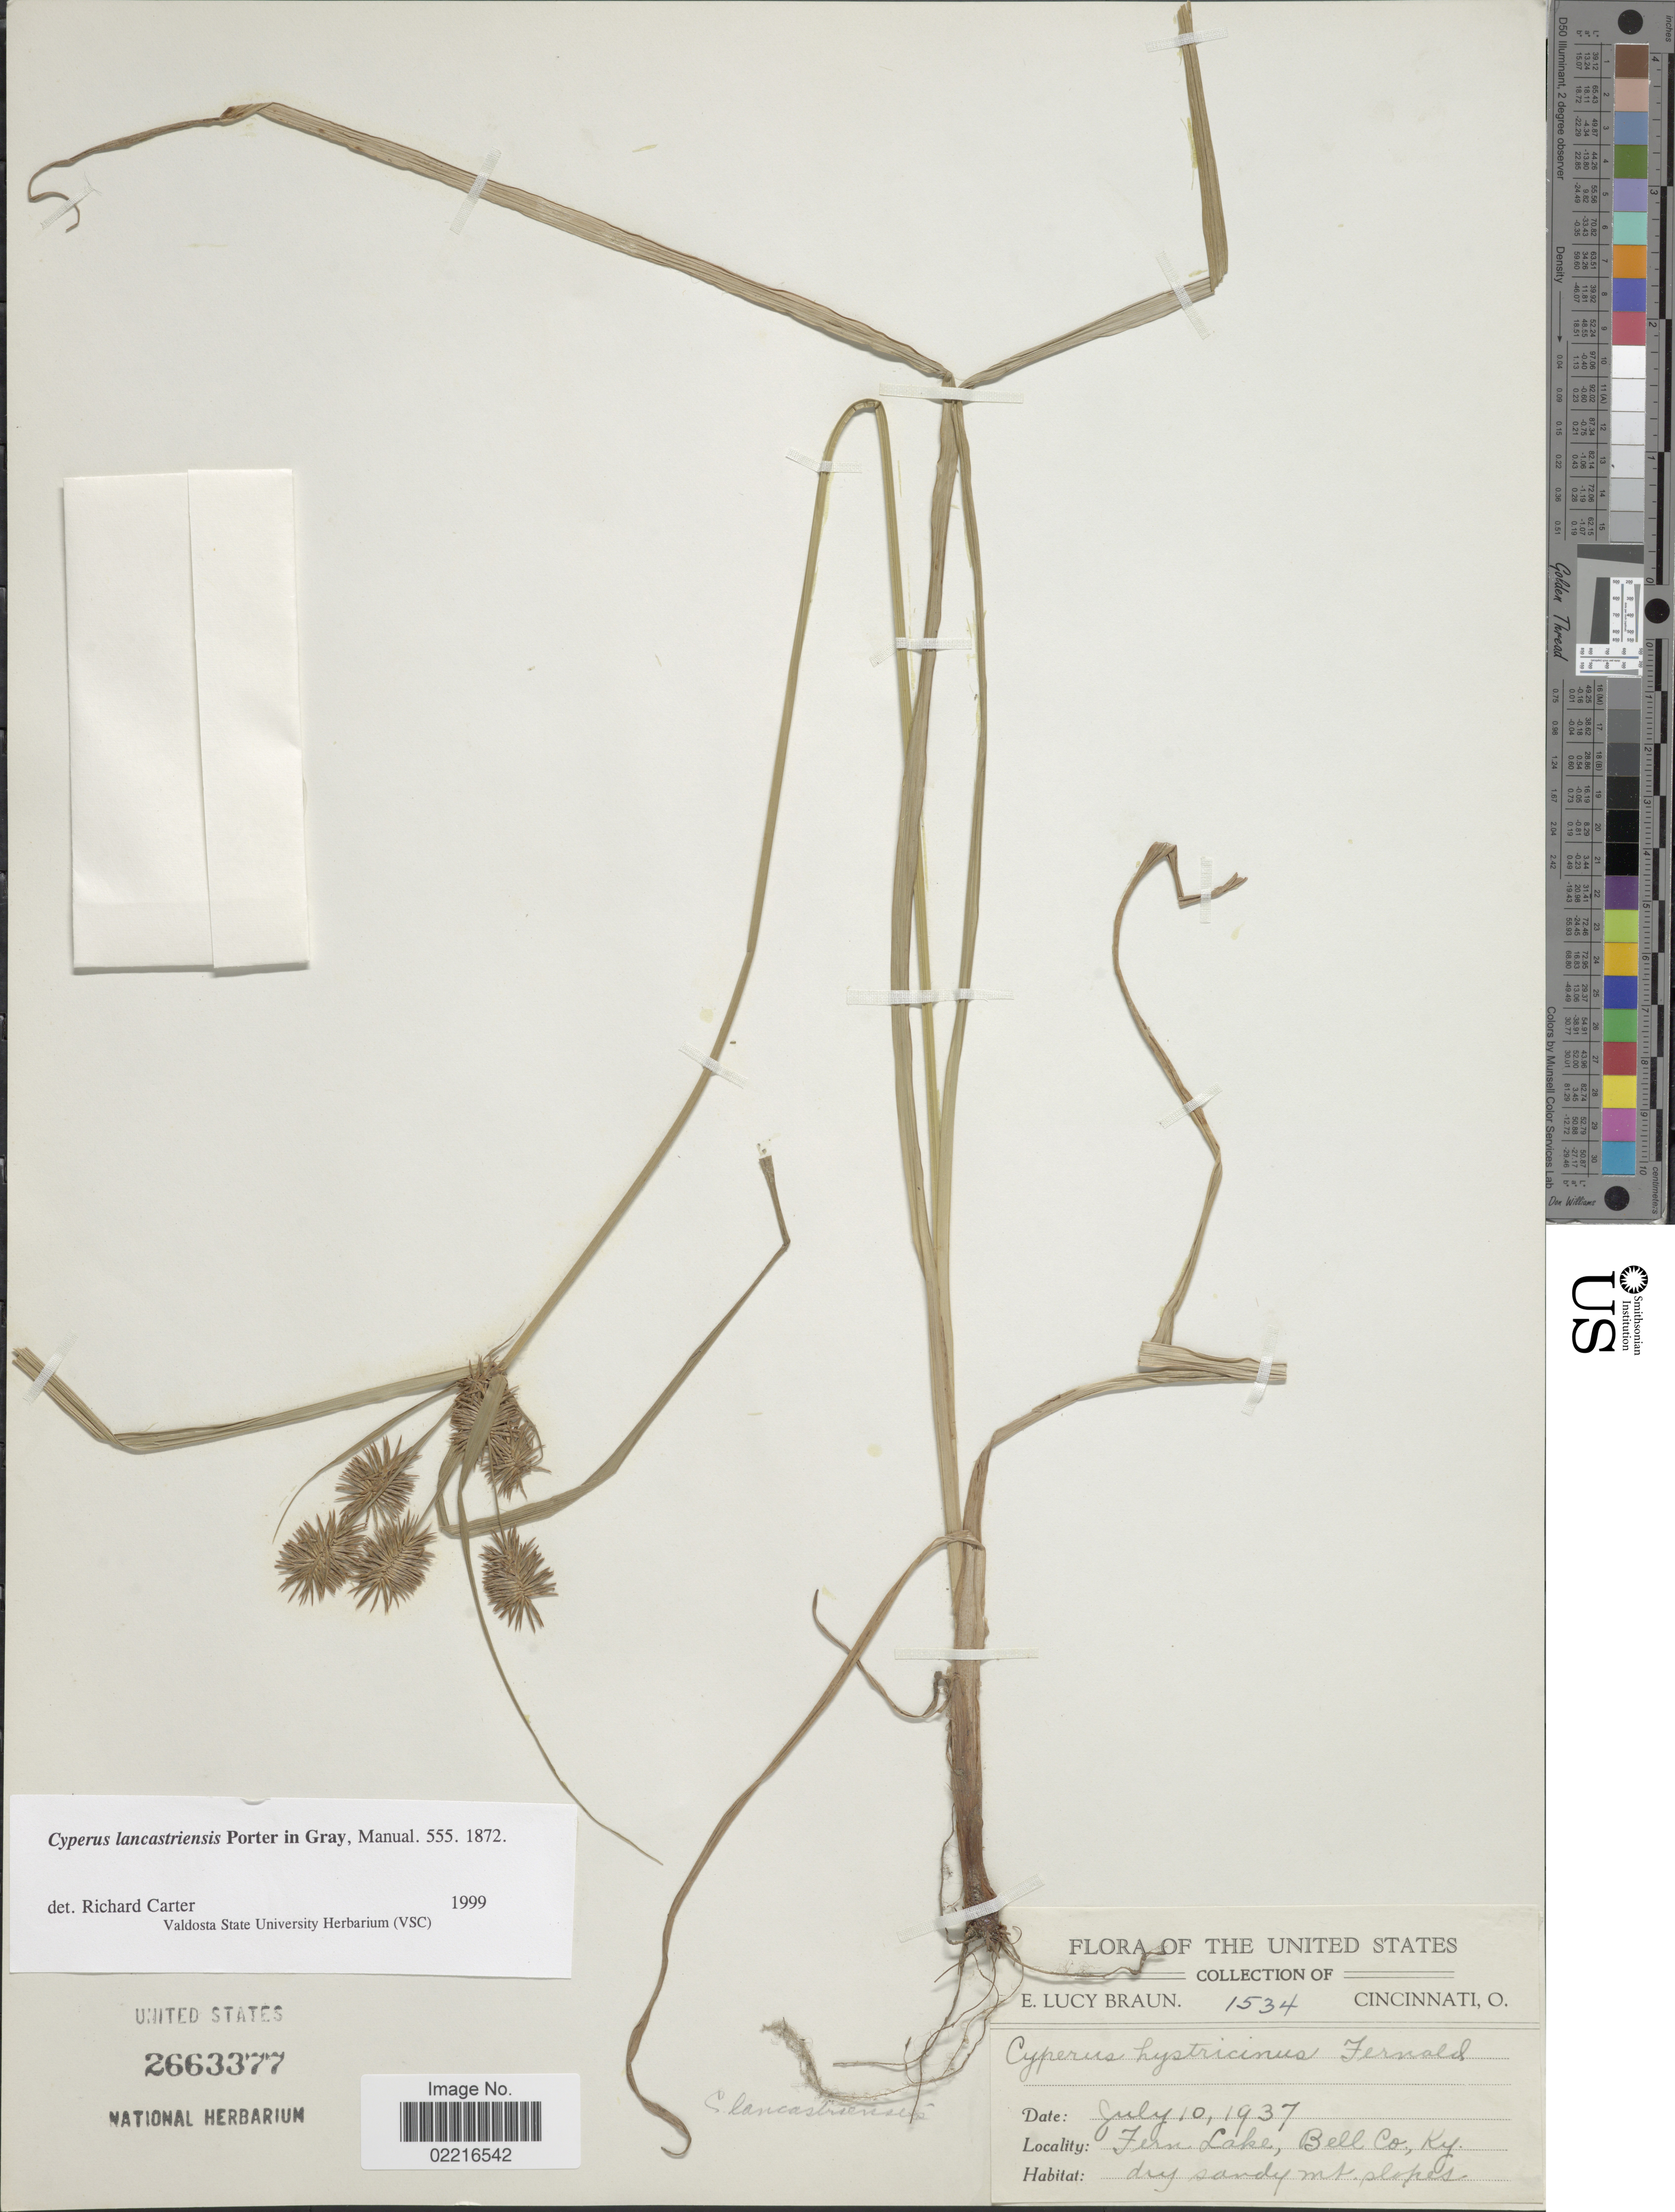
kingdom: Plantae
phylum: Tracheophyta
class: Liliopsida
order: Poales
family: Cyperaceae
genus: Cyperus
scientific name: Cyperus lancastriensis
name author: Porter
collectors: E. L. Braun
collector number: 1534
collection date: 1937-07-10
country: United States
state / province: Kentucky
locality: Fern Lake, Bell Co., Ky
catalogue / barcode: US 2663377